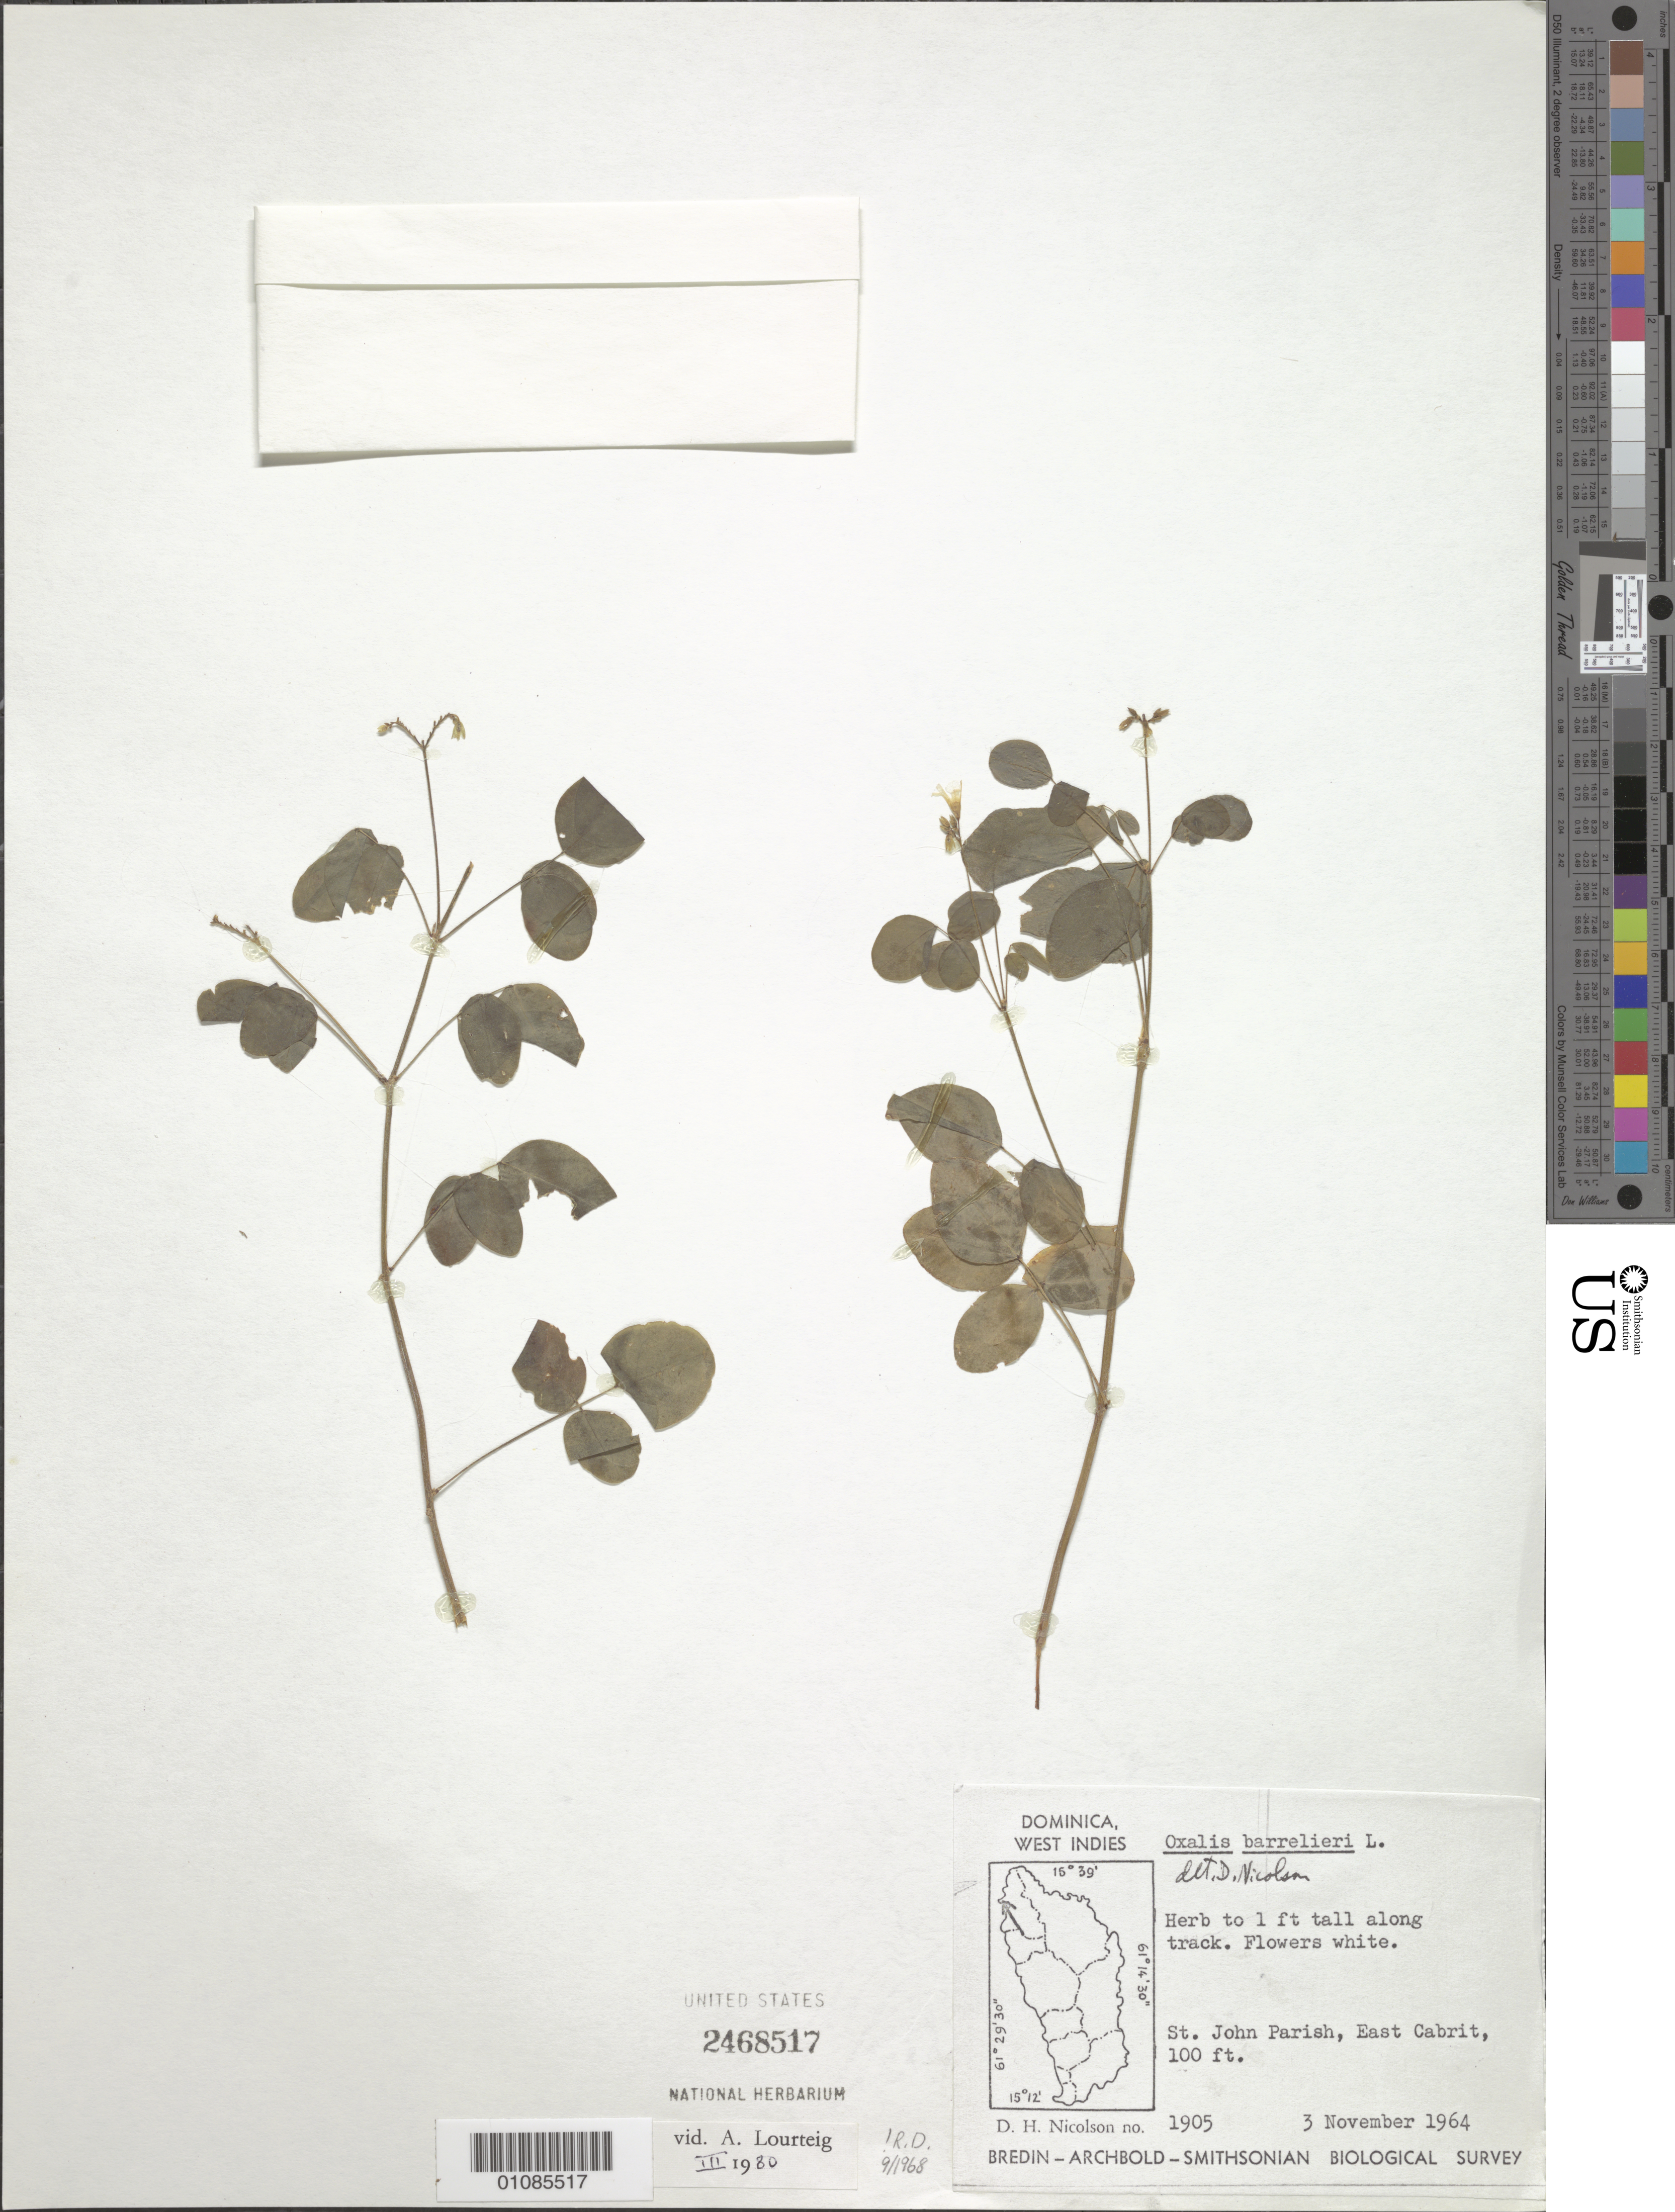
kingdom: Plantae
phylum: Tracheophyta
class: Magnoliopsida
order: Oxalidales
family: Oxalidaceae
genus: Oxalis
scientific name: Oxalis barrelieri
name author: L.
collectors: D. H. Nicolson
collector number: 1905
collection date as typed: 03 Nov 1964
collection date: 1964-11-03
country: Dominica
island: Dominica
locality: St.John Perish, E Cabrit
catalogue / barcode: US 2468517